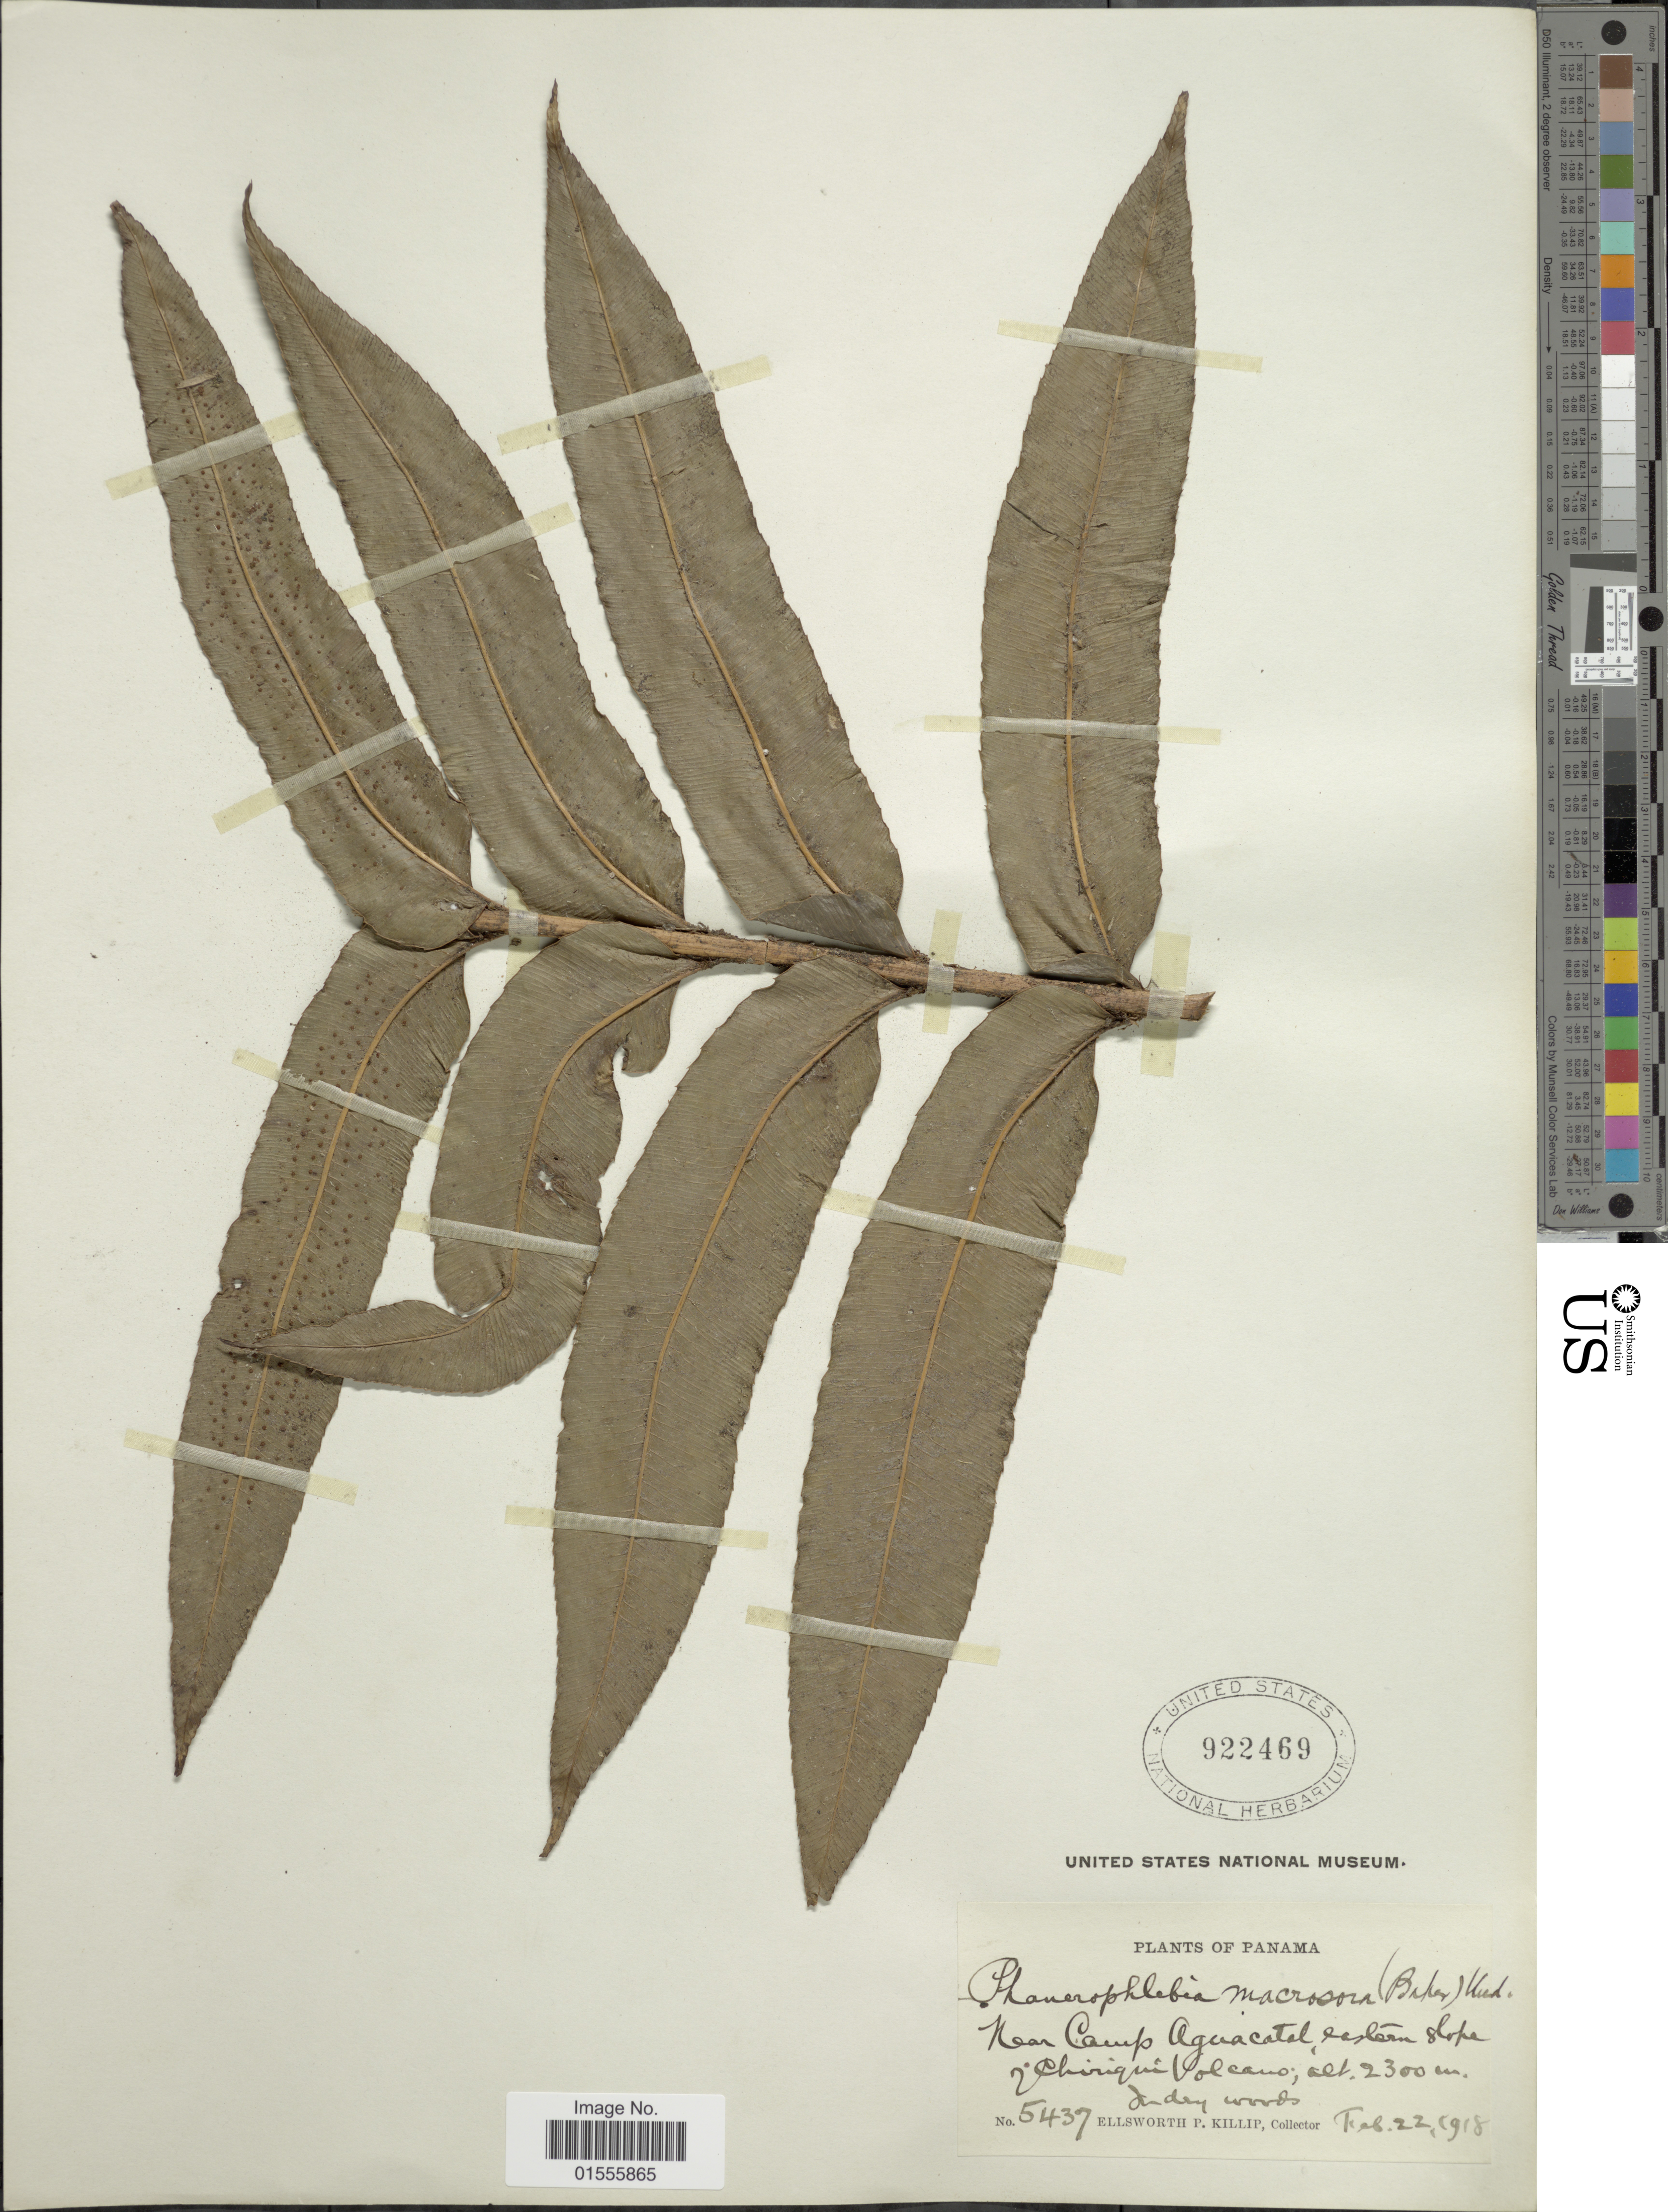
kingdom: Plantae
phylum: Tracheophyta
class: Polypodiopsida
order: Polypodiales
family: Dryopteridaceae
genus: Phanerophlebia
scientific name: Phanerophlebia macrosora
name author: (Baker) Underw.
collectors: E. P. Killip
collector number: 5437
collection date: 1918-02-22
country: Panama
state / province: Chiriqui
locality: Near Camp Aguacatal, eastern slope of Chiriqui Volcano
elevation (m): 2300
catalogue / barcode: US 922469